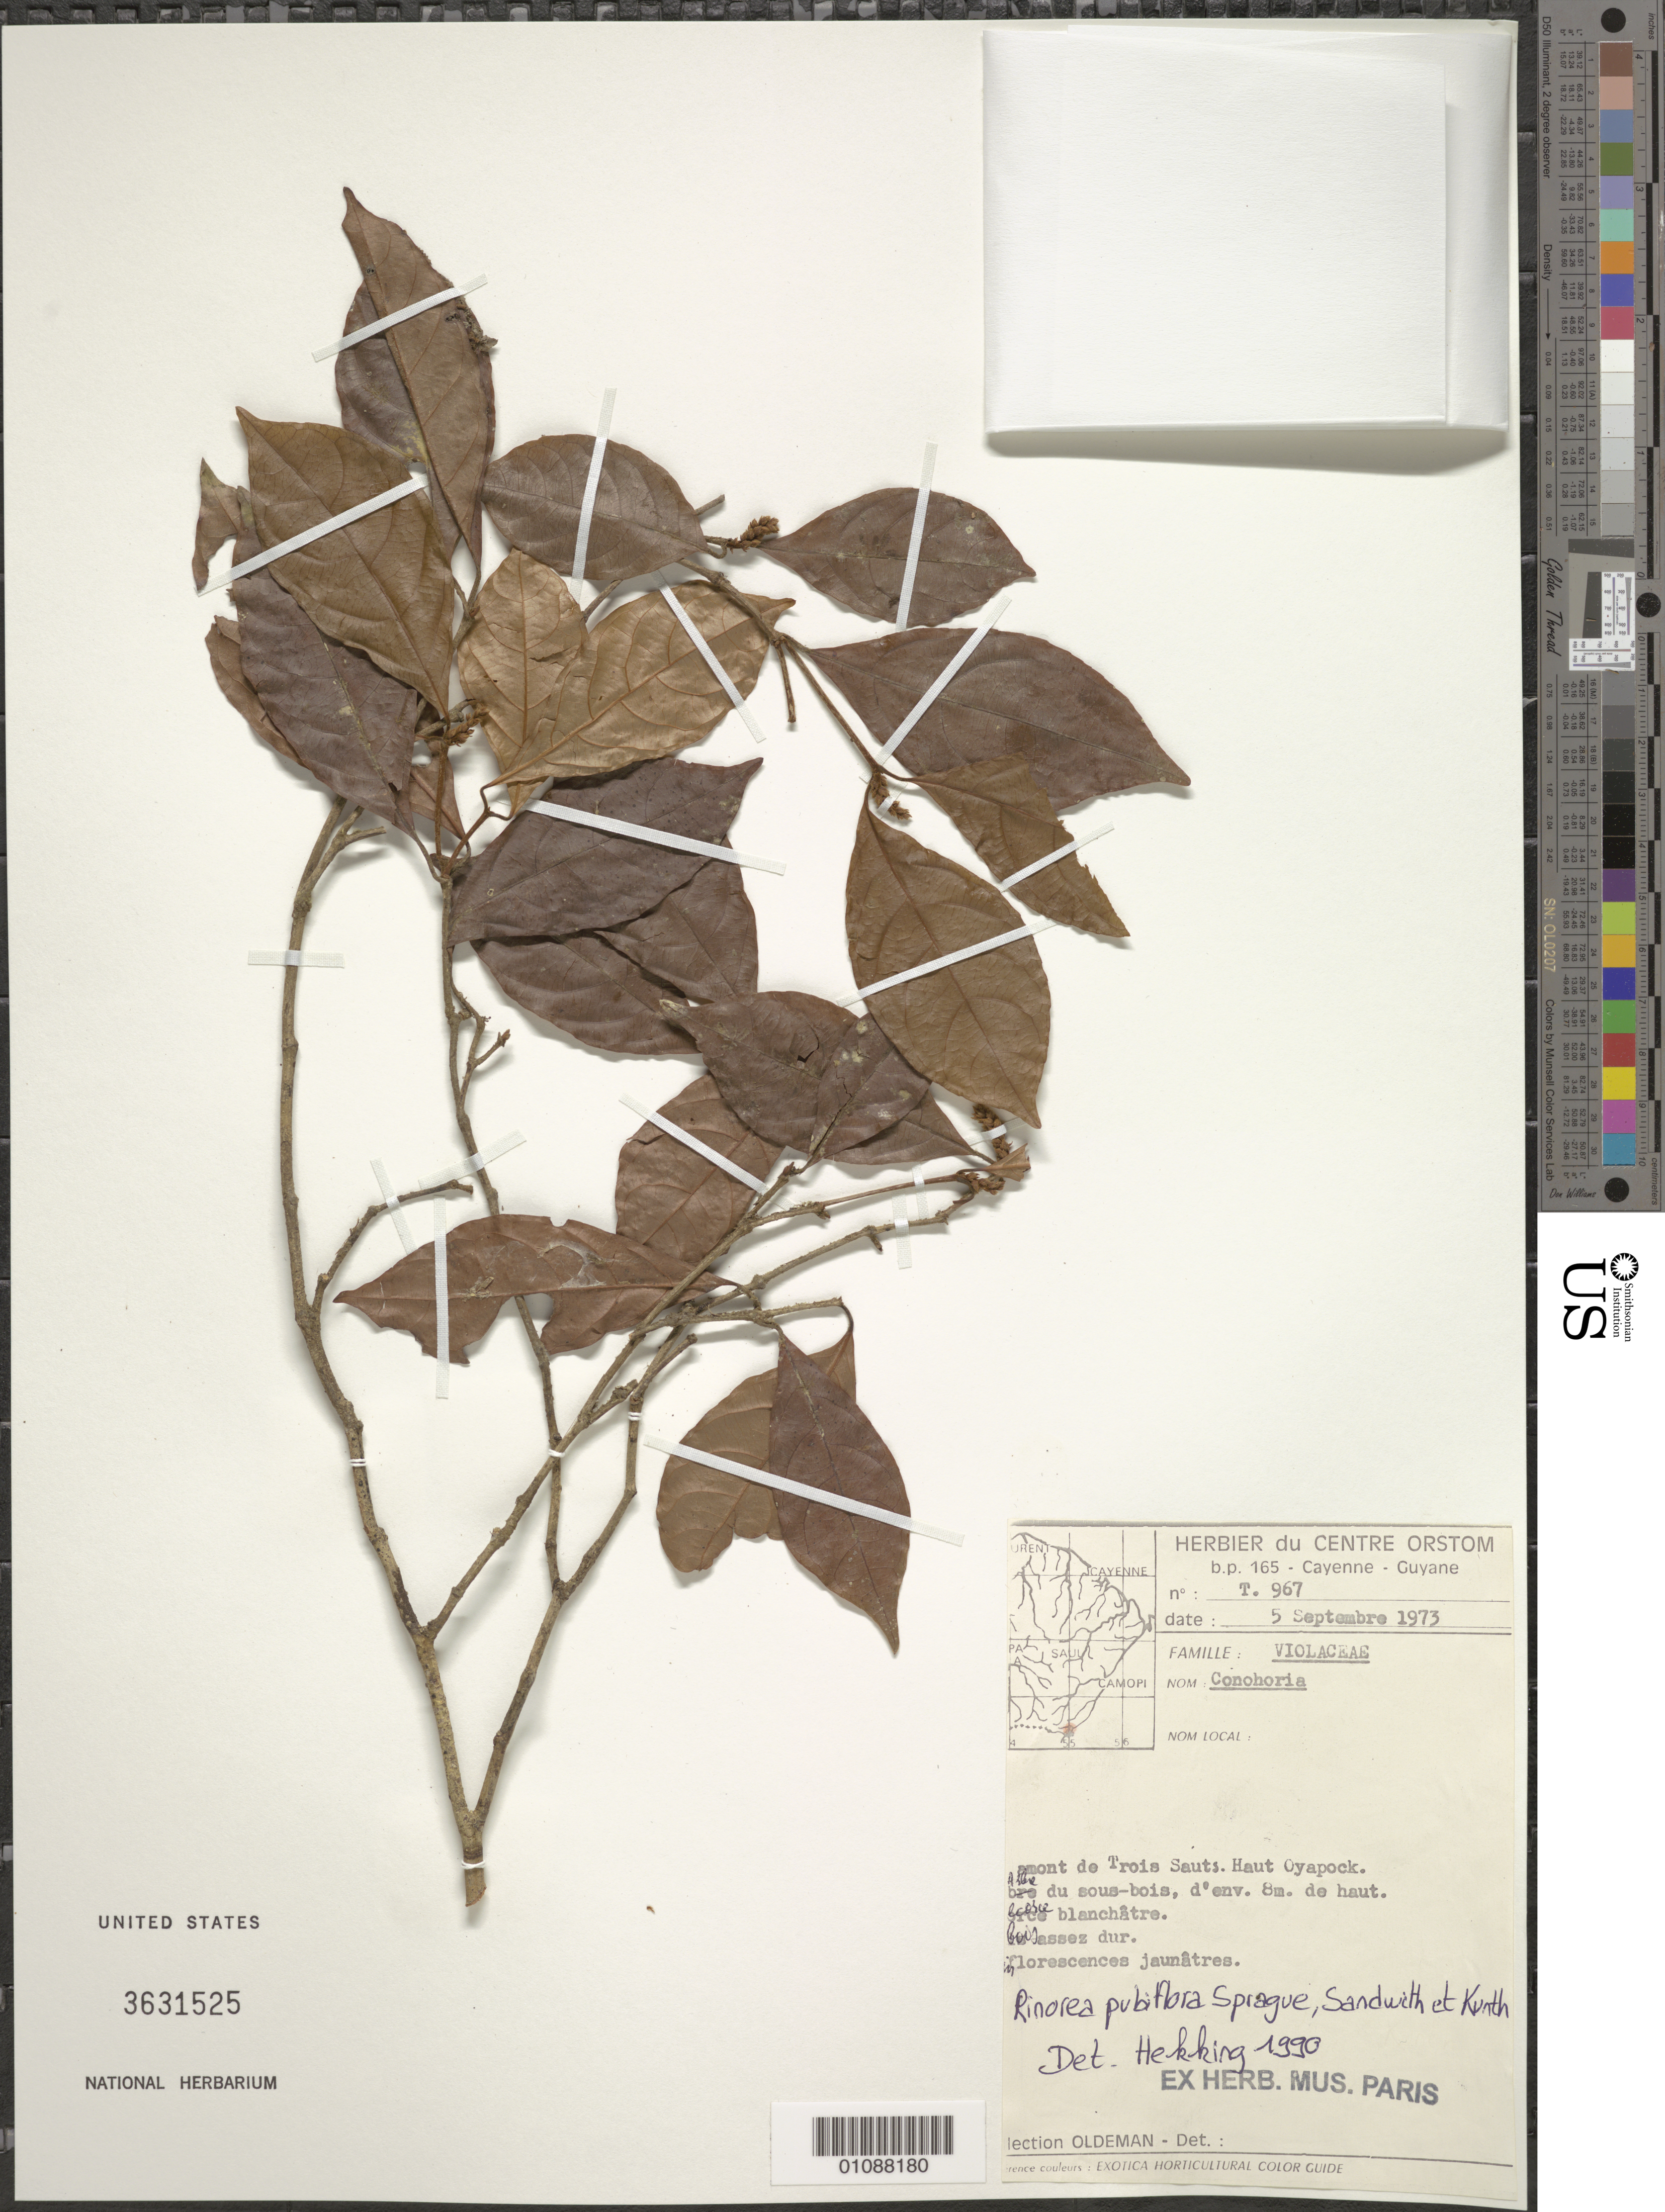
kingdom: Plantae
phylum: Tracheophyta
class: Magnoliopsida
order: Malpighiales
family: Violaceae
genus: Rinorea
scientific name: Rinorea amapensis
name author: Hekking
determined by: Hoyos-Gomez, S. E.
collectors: R. Oldeman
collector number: T 967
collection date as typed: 5-Sep-73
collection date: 1973-09-05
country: French Guiana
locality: Trois Sauts (Haut Oyapock)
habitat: Sous-bois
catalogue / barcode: US 3631525